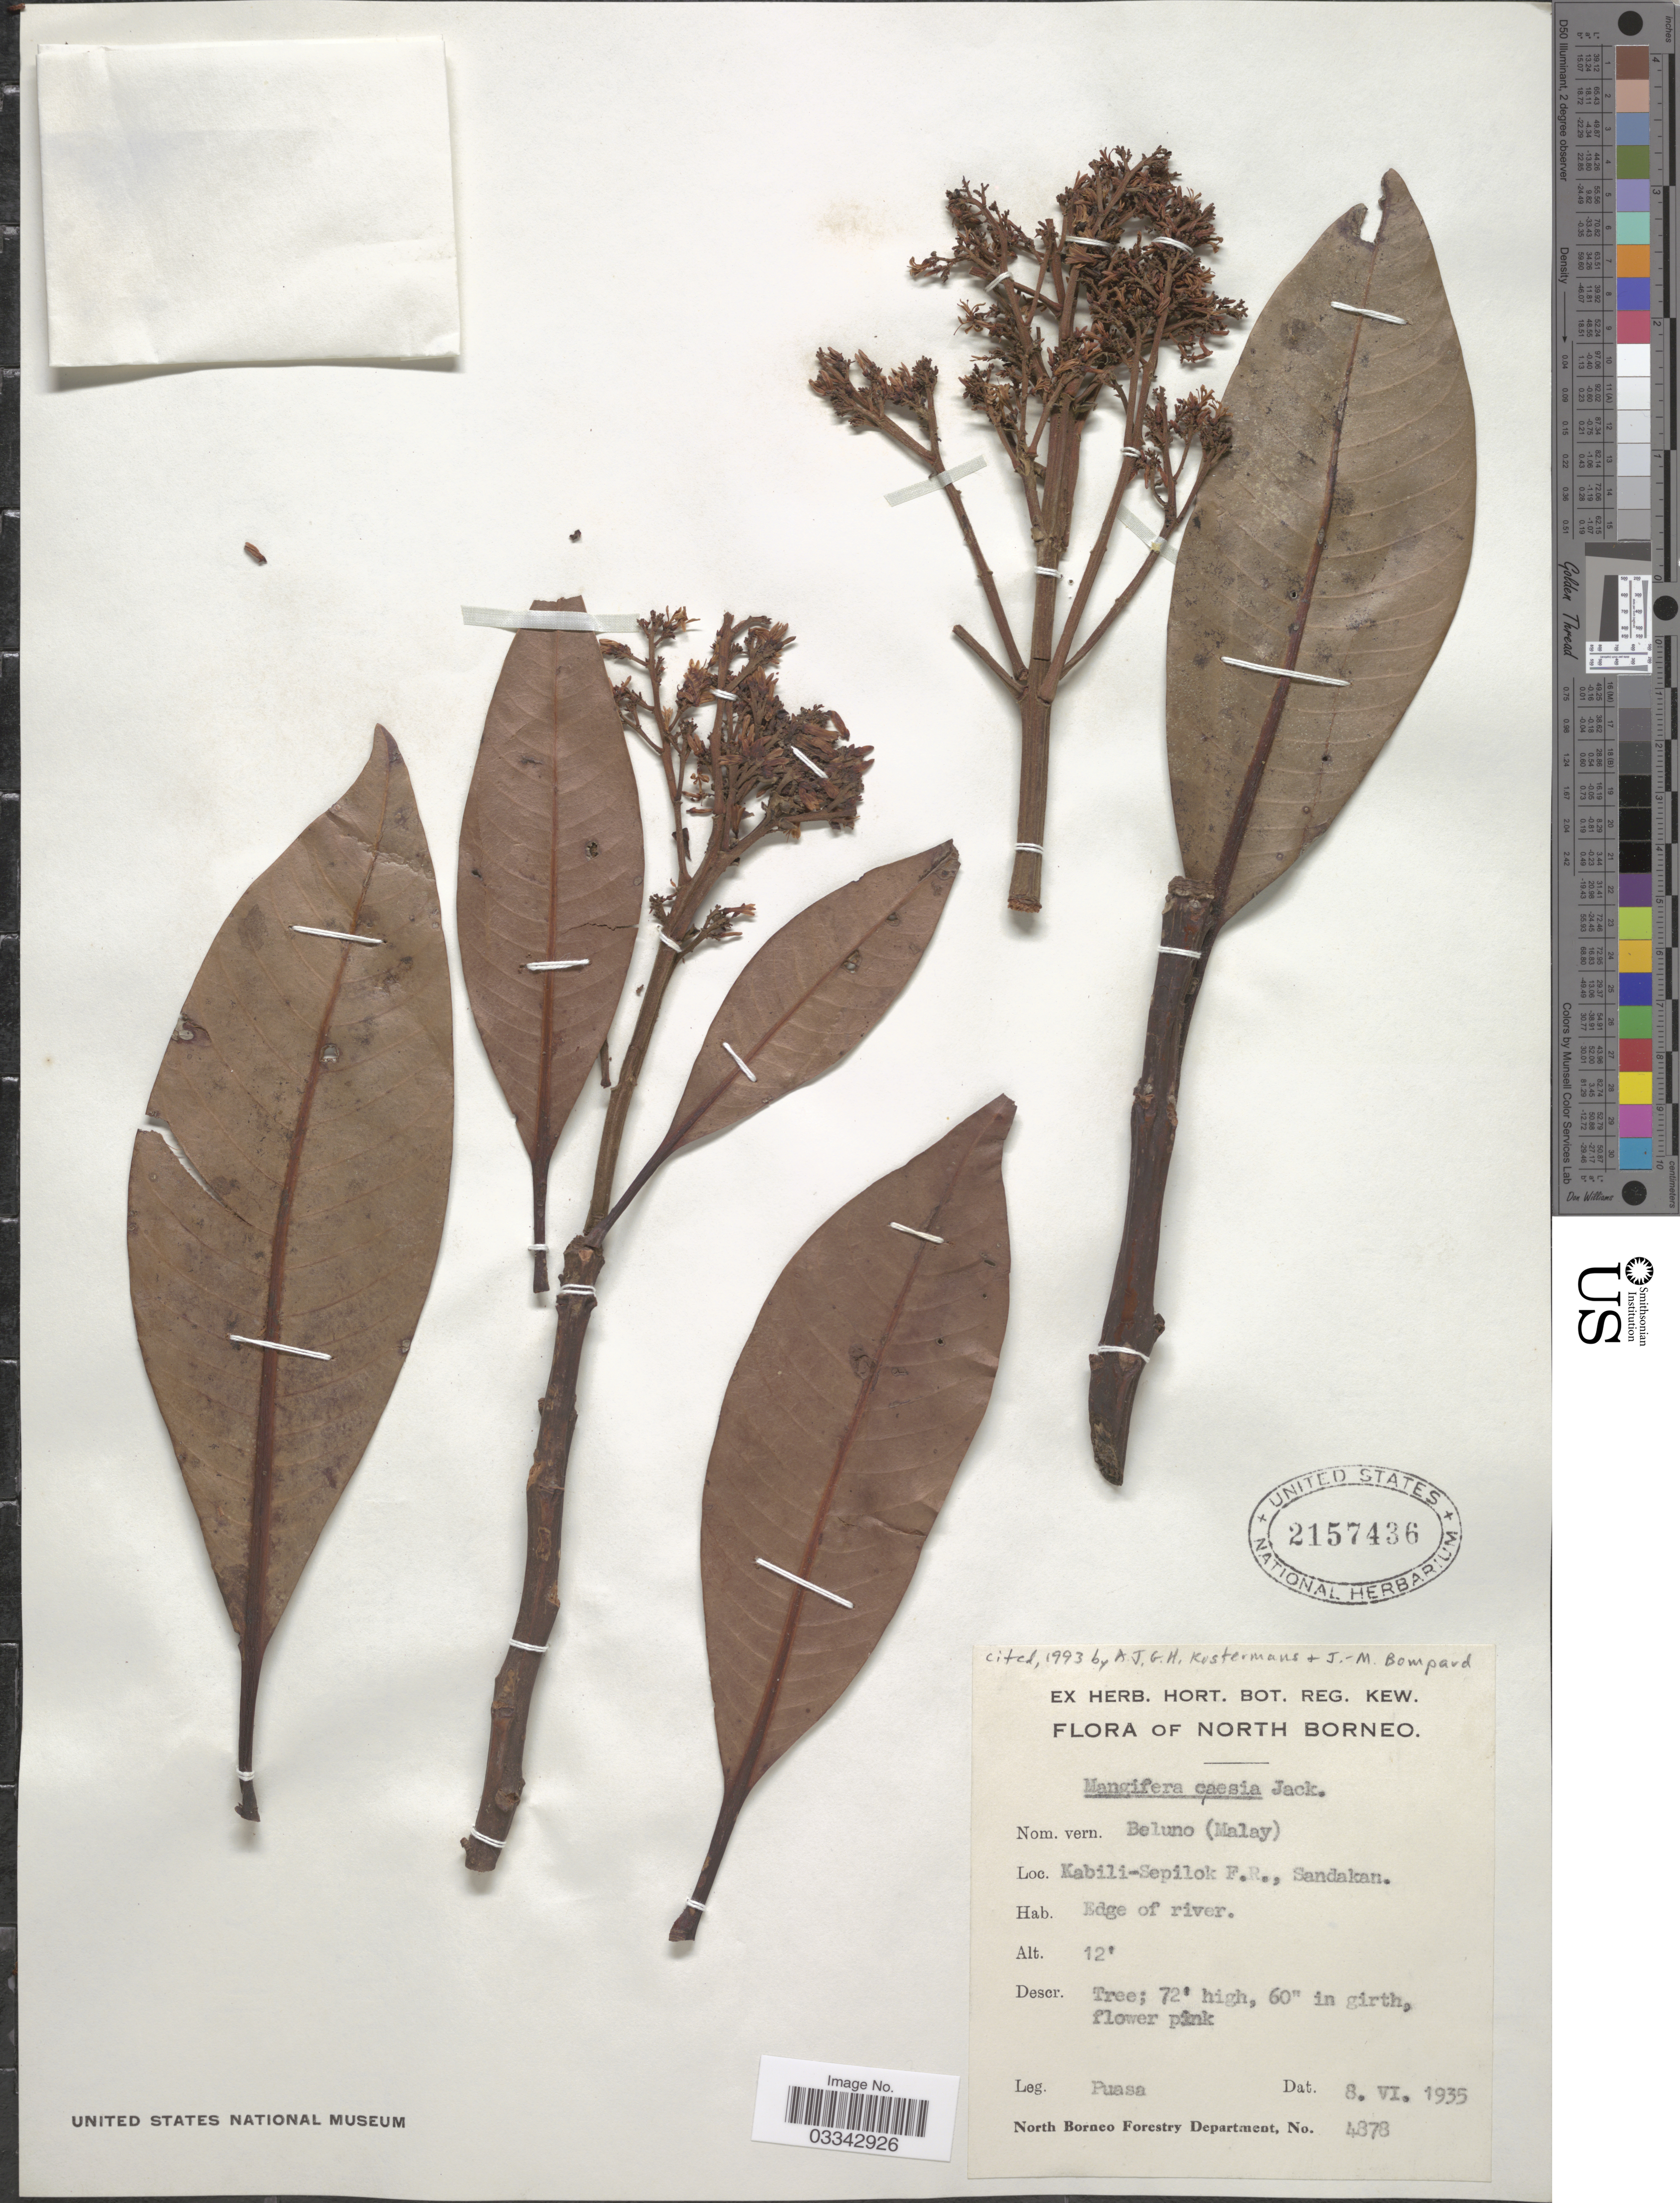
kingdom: Plantae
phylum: Tracheophyta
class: Magnoliopsida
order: Sapindales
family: Anacardiaceae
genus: Mangifera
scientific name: Mangifera caesia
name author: Jack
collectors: Puasa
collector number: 4878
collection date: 1935-06-08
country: Malaysia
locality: North Borneo. Kabili-Sepilok F.R., Sandakan.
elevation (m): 4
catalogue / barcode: US 2157436